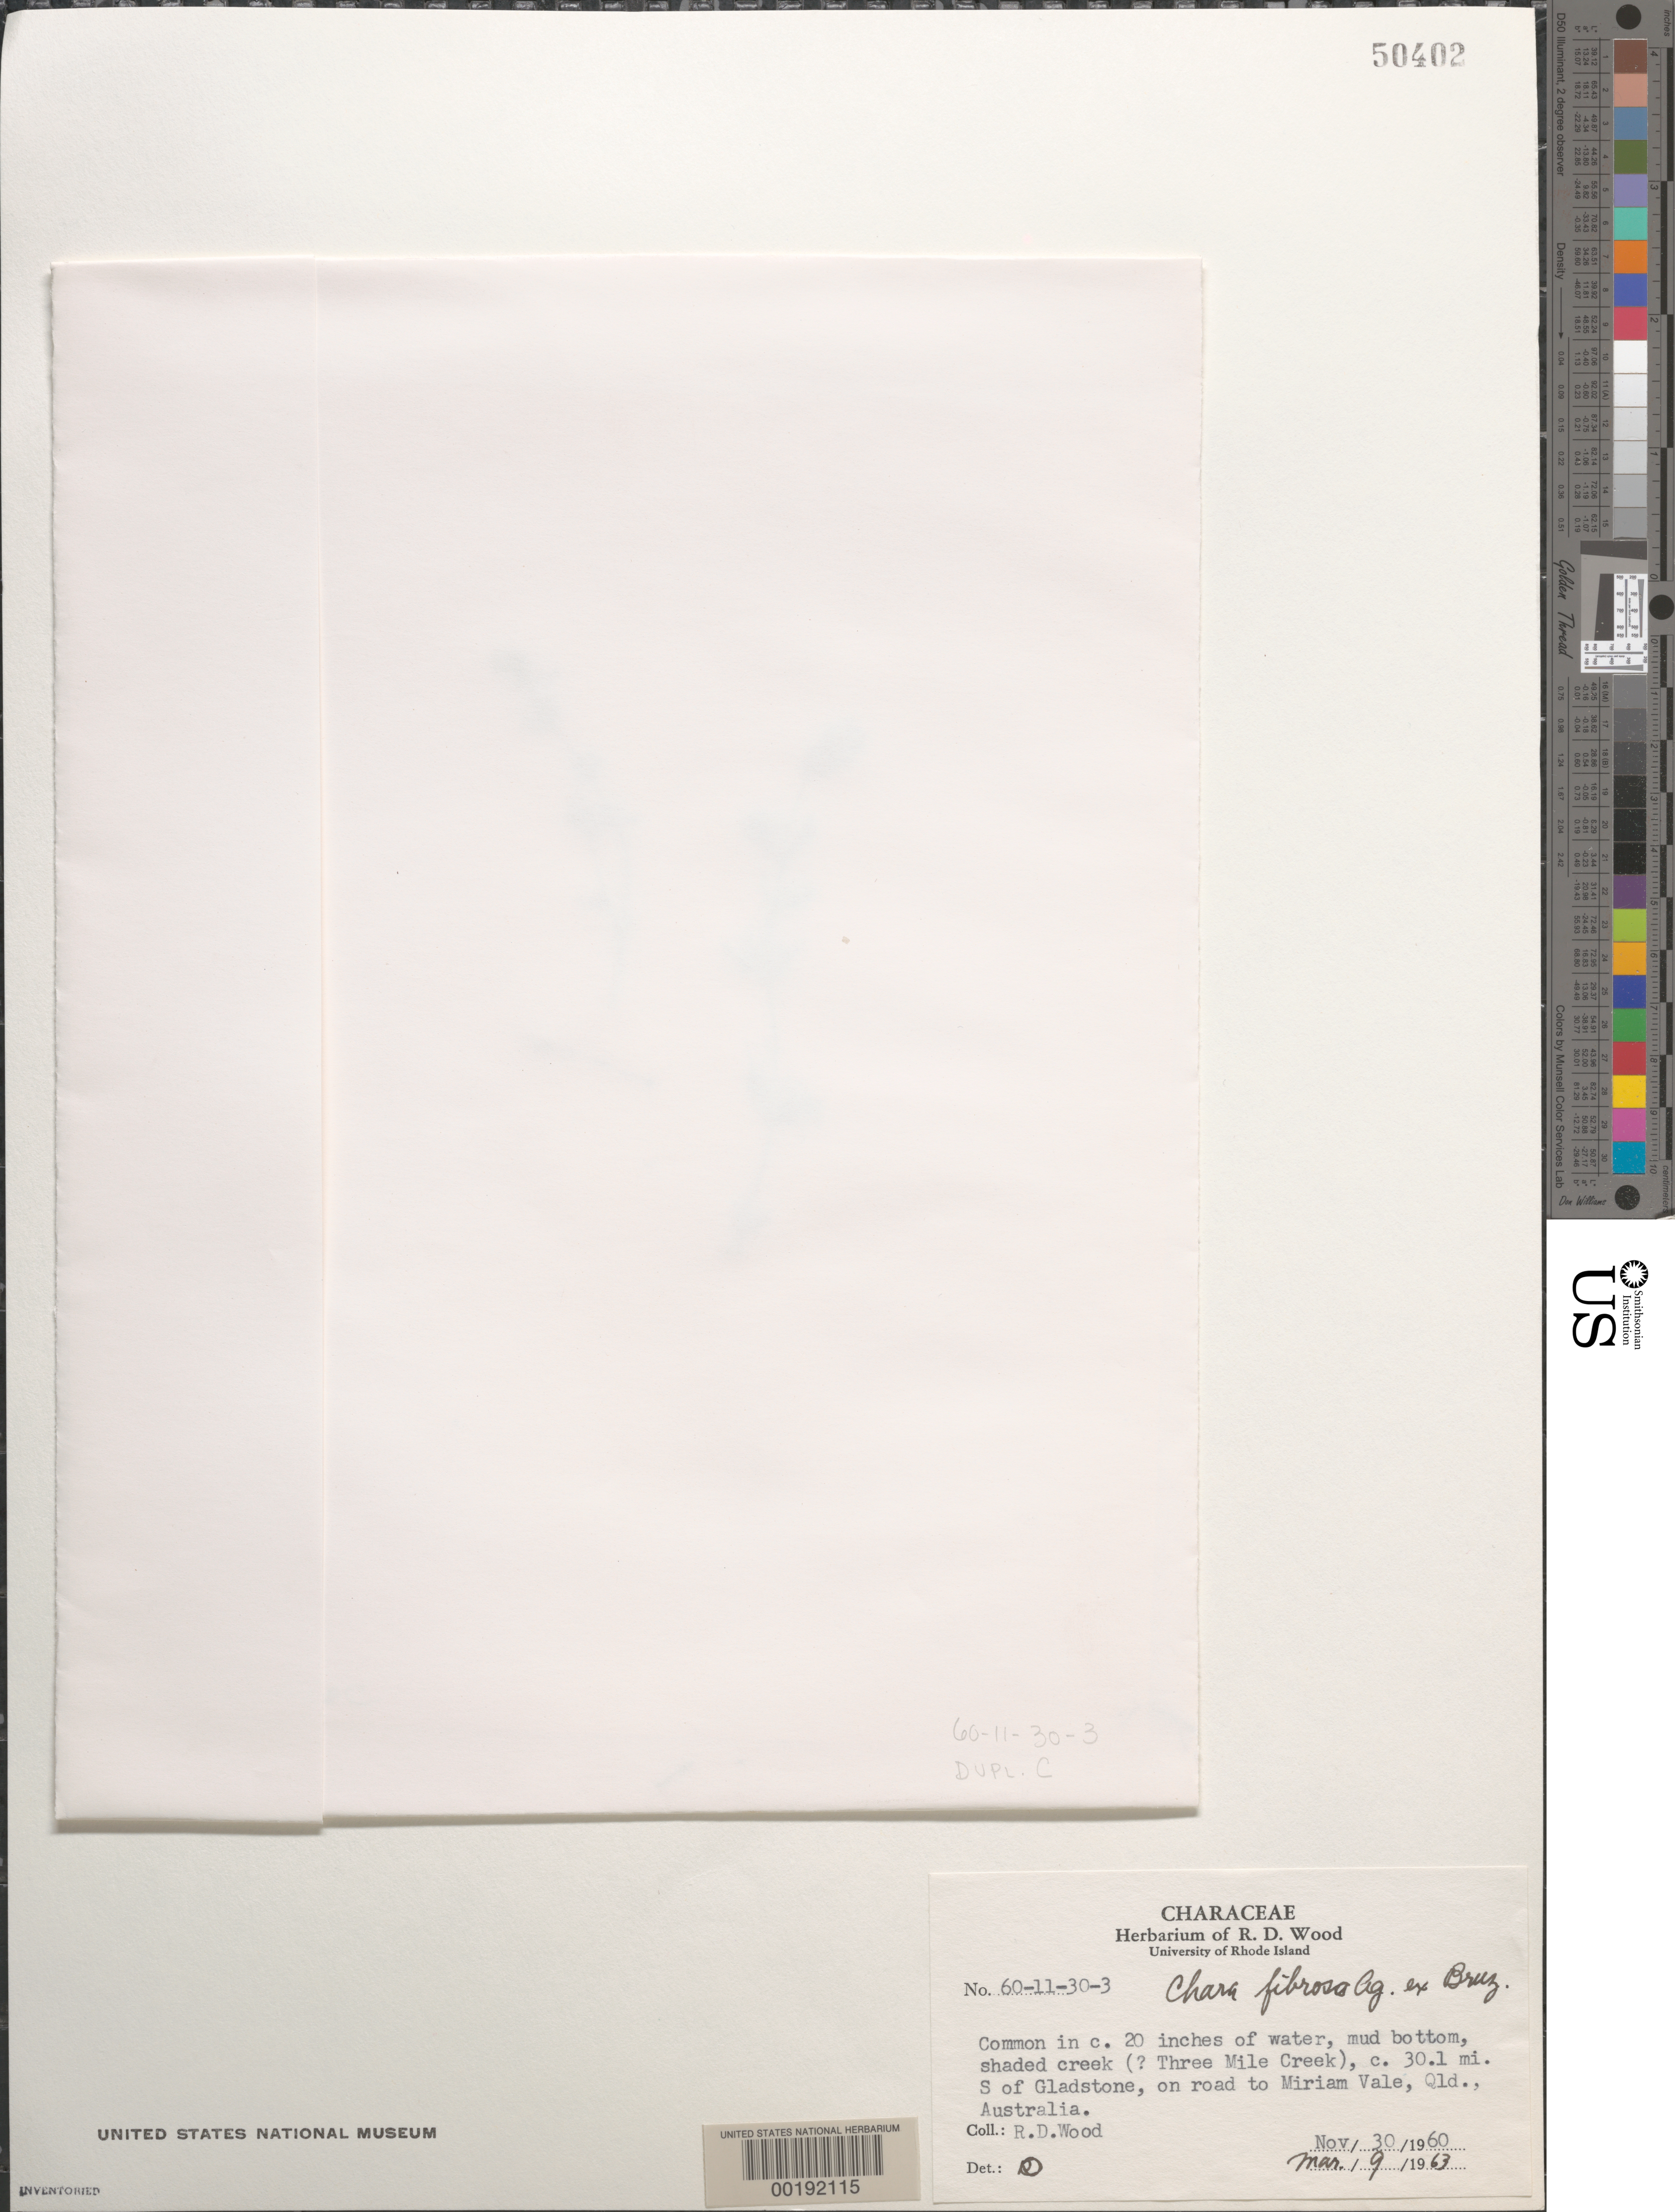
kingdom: Plantae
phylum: Charophyta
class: Charophyceae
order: Charales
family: Characeae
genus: Chara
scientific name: Chara fibrosa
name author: C. Agardh ex Bruzelius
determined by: Wood, R. D.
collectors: R. Wood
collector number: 60-11-30-3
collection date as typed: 30 Nov 1960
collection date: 1960-11-30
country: Australia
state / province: Queensland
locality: Three mile creek, miriam vale road, ca. 30.1 miles south of gladstone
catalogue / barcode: US 50402